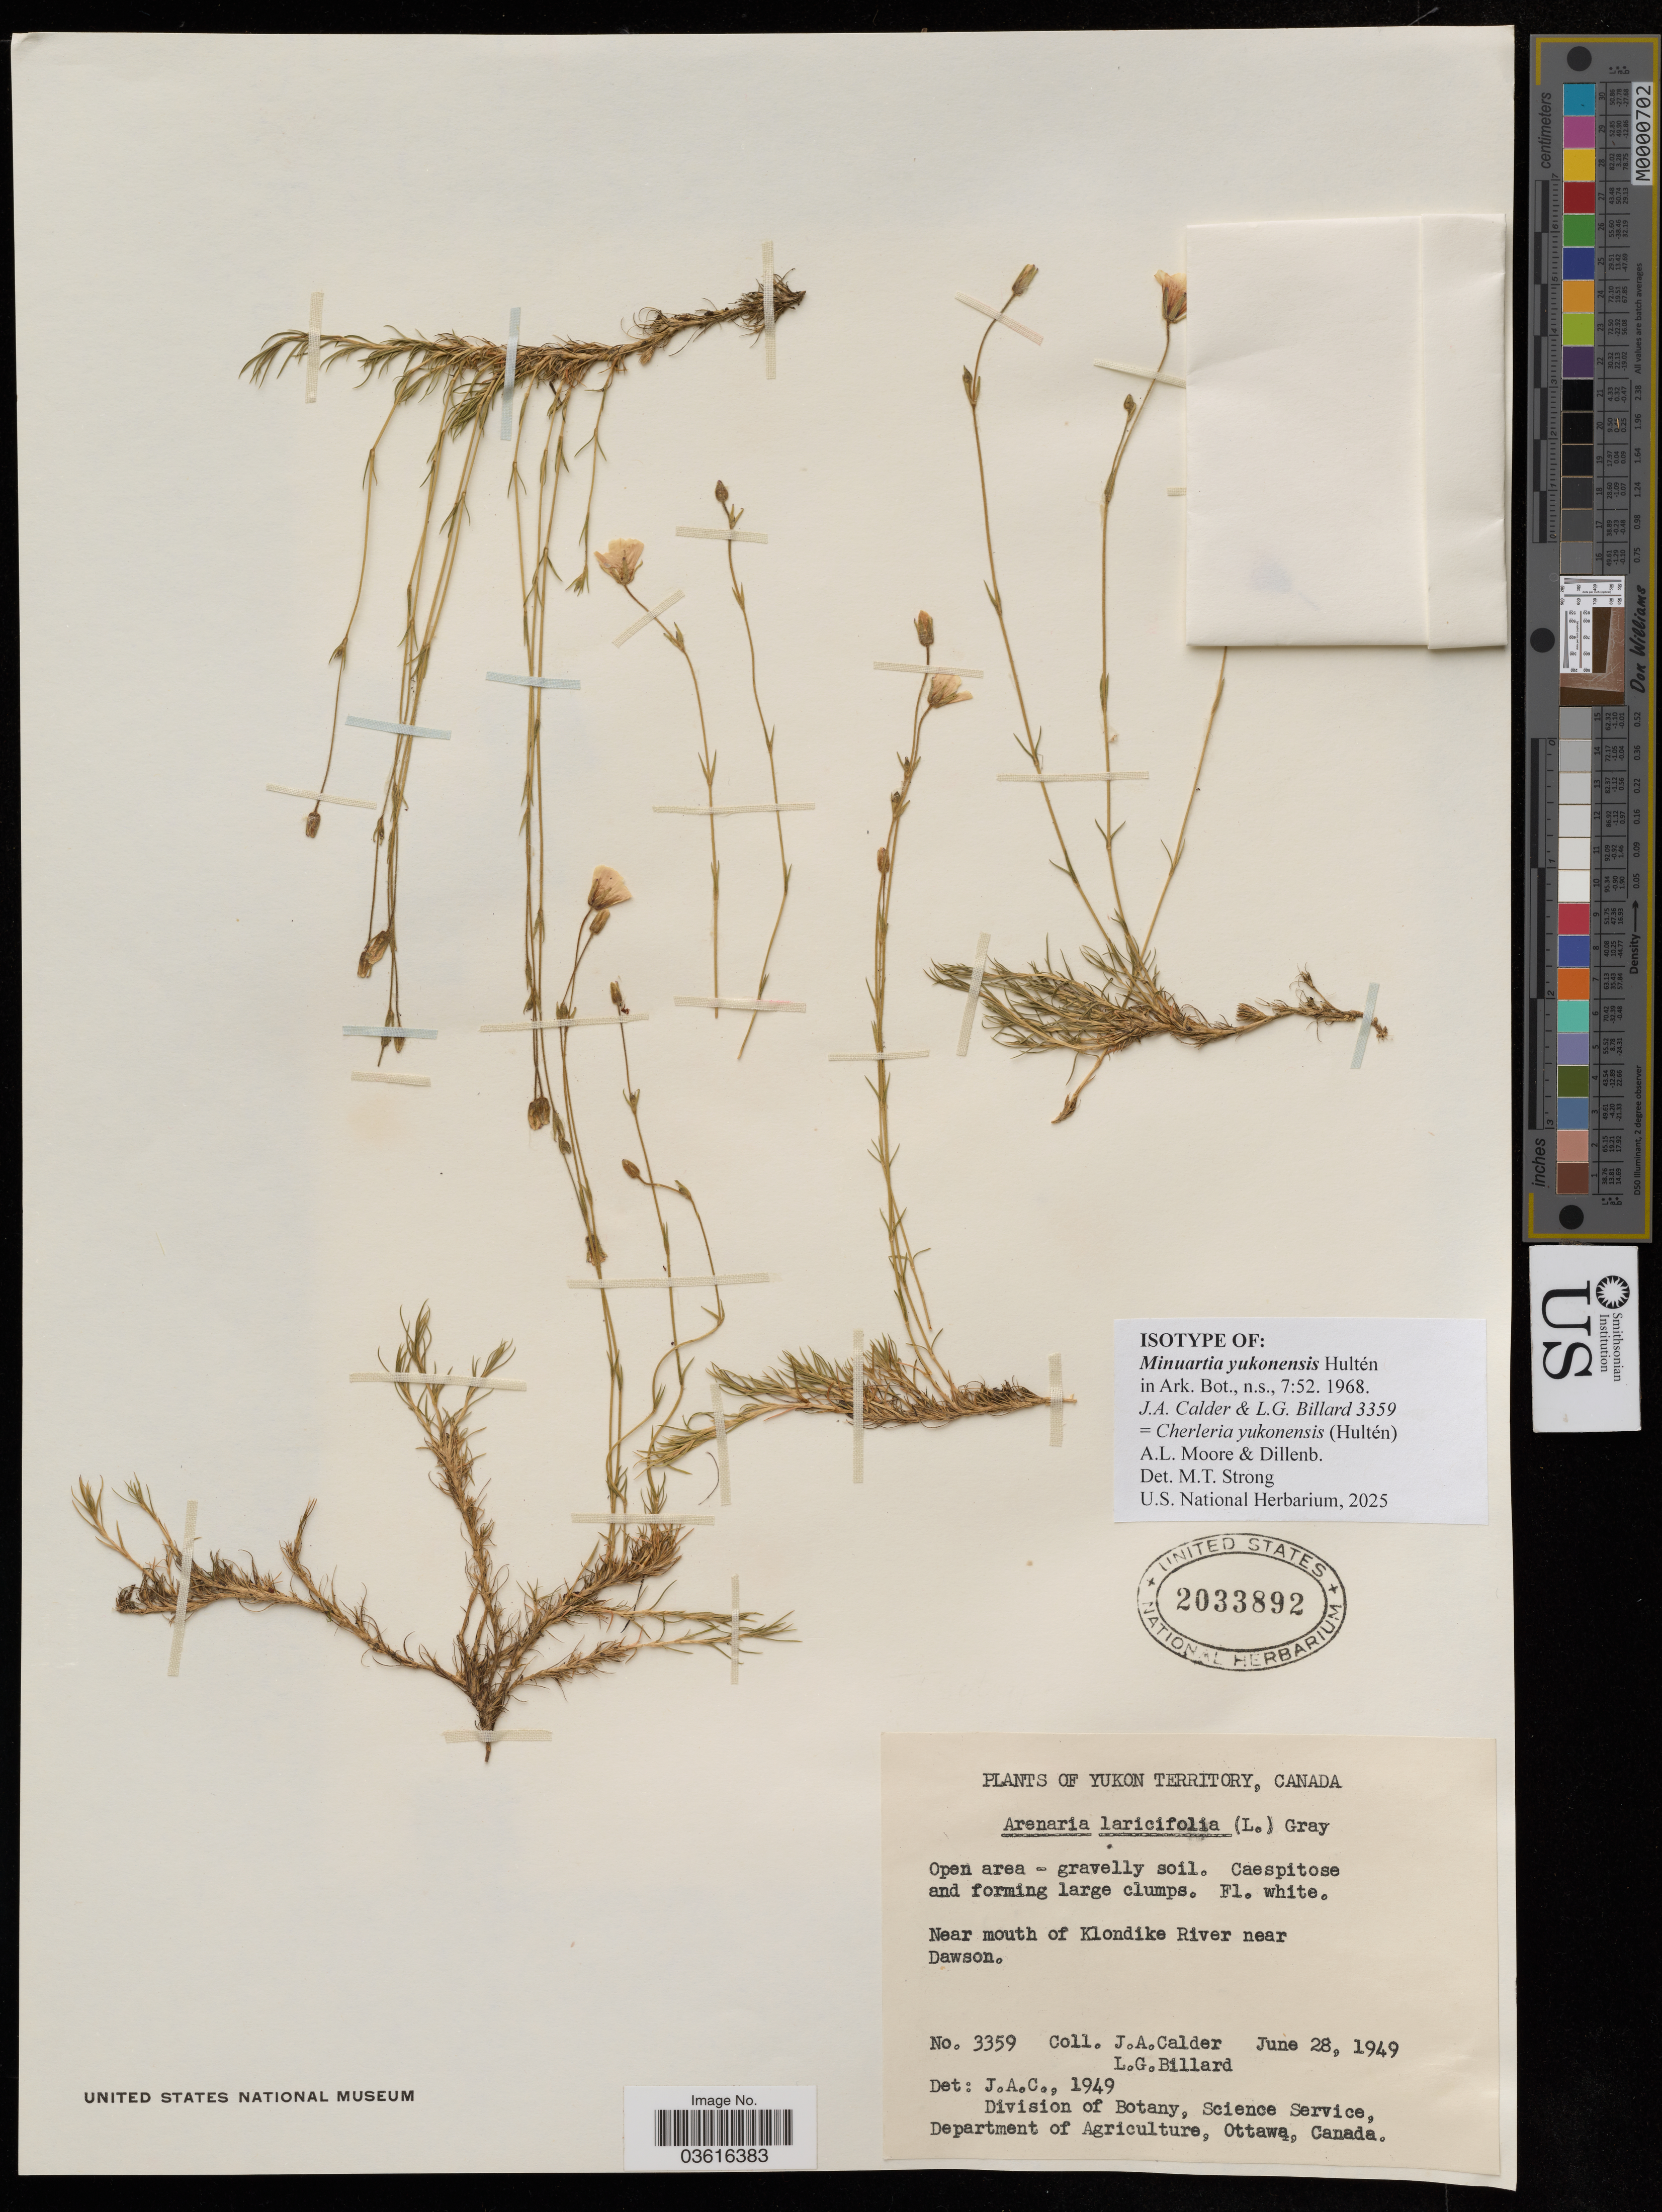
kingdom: Plantae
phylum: Tracheophyta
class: Magnoliopsida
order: Caryophyllales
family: Caryophyllaceae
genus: Minuartia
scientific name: Minuartia yukonensis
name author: Hultén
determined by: Strong, Mark T., (BOT), Smithsonian Institution - National Museum of Natural History (UNITED STATES)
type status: Isotype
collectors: J. A. Calder & L. Billard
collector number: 3359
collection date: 1949-06-28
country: Canada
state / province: Yukon Territory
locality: Yukon Territory. Near mouth of Klondike river near Dawson.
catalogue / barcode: US 2033892